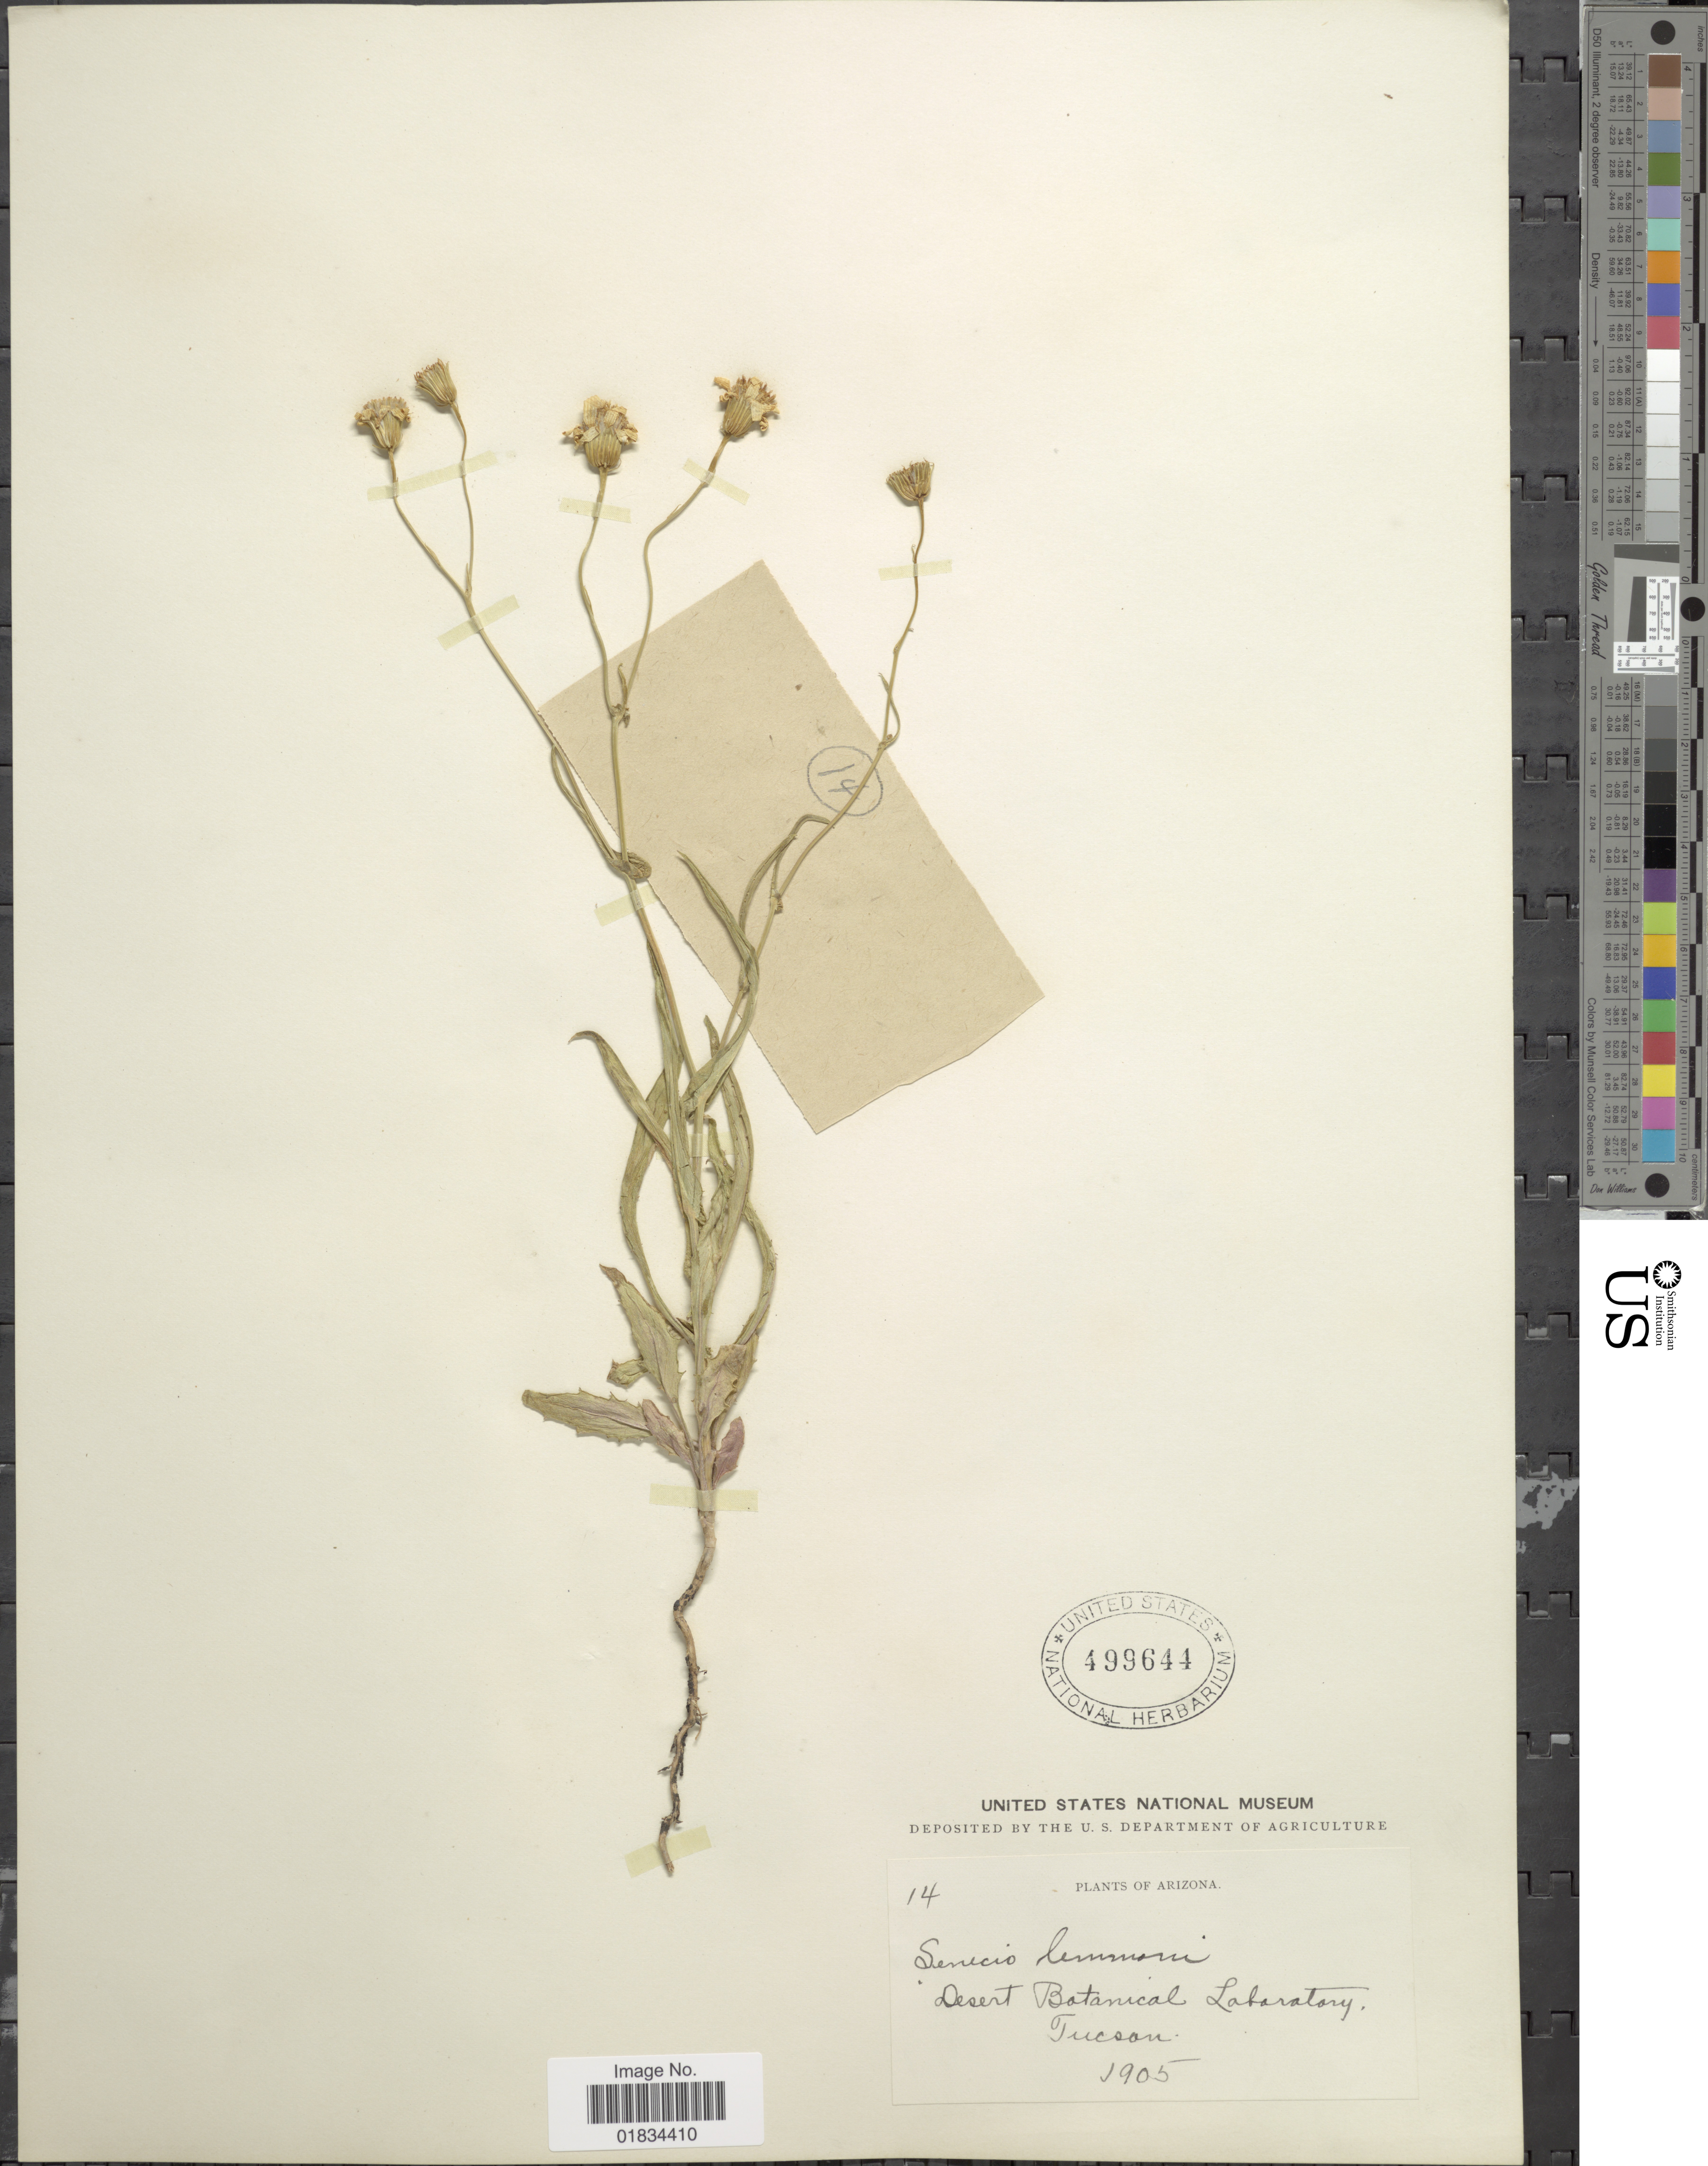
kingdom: Plantae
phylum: Tracheophyta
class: Magnoliopsida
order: Asterales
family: Asteraceae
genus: Senecio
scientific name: Senecio lemmonii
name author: A. Gray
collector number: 14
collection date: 1905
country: United States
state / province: Arizona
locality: Desert Botanical Labaratory. Tucson.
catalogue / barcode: US 499644